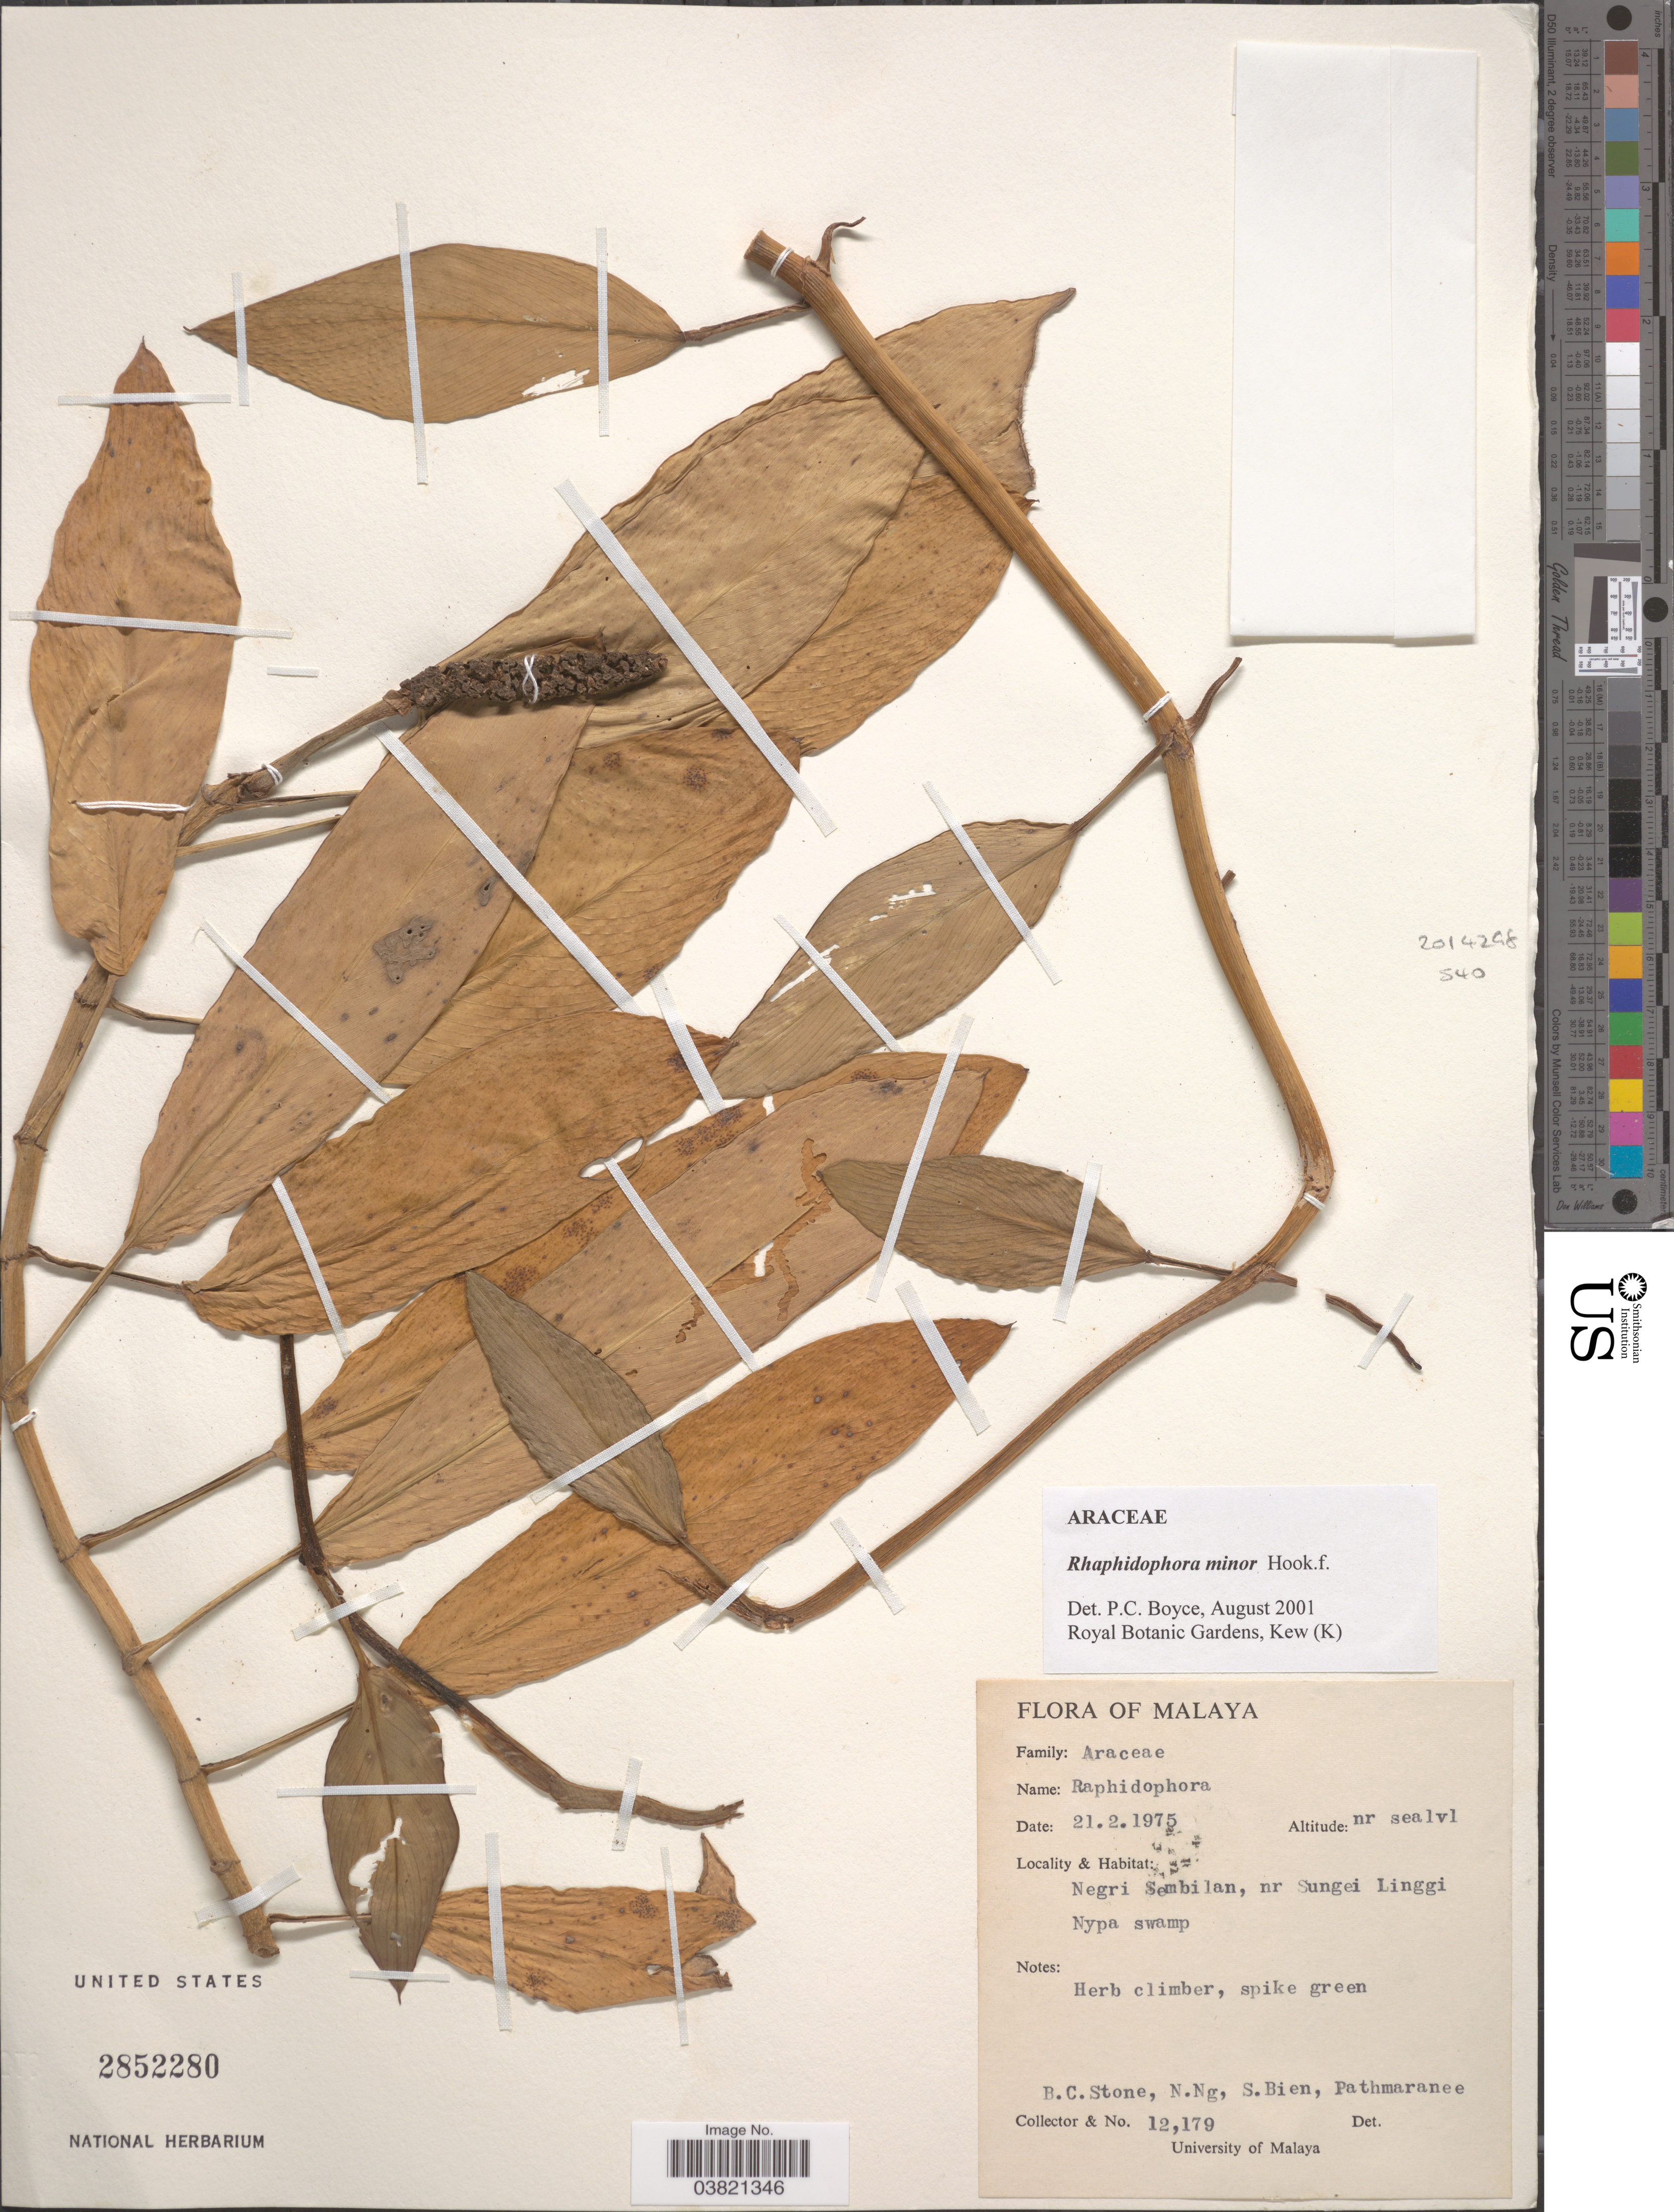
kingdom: Plantae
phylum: Tracheophyta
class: Liliopsida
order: Alismatales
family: Araceae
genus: Rhaphidophora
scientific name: Rhaphidophora minor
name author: Hook. f.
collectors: B. C. Stone, N. Ng, S. Bien & Pathmaranee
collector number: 12179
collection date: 1975-02-21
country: Malaysia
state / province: Negeri Sembilan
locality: Malaya. Negri Sembilan, nr Sungei Linggi Nypa swamp.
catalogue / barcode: US 2852280